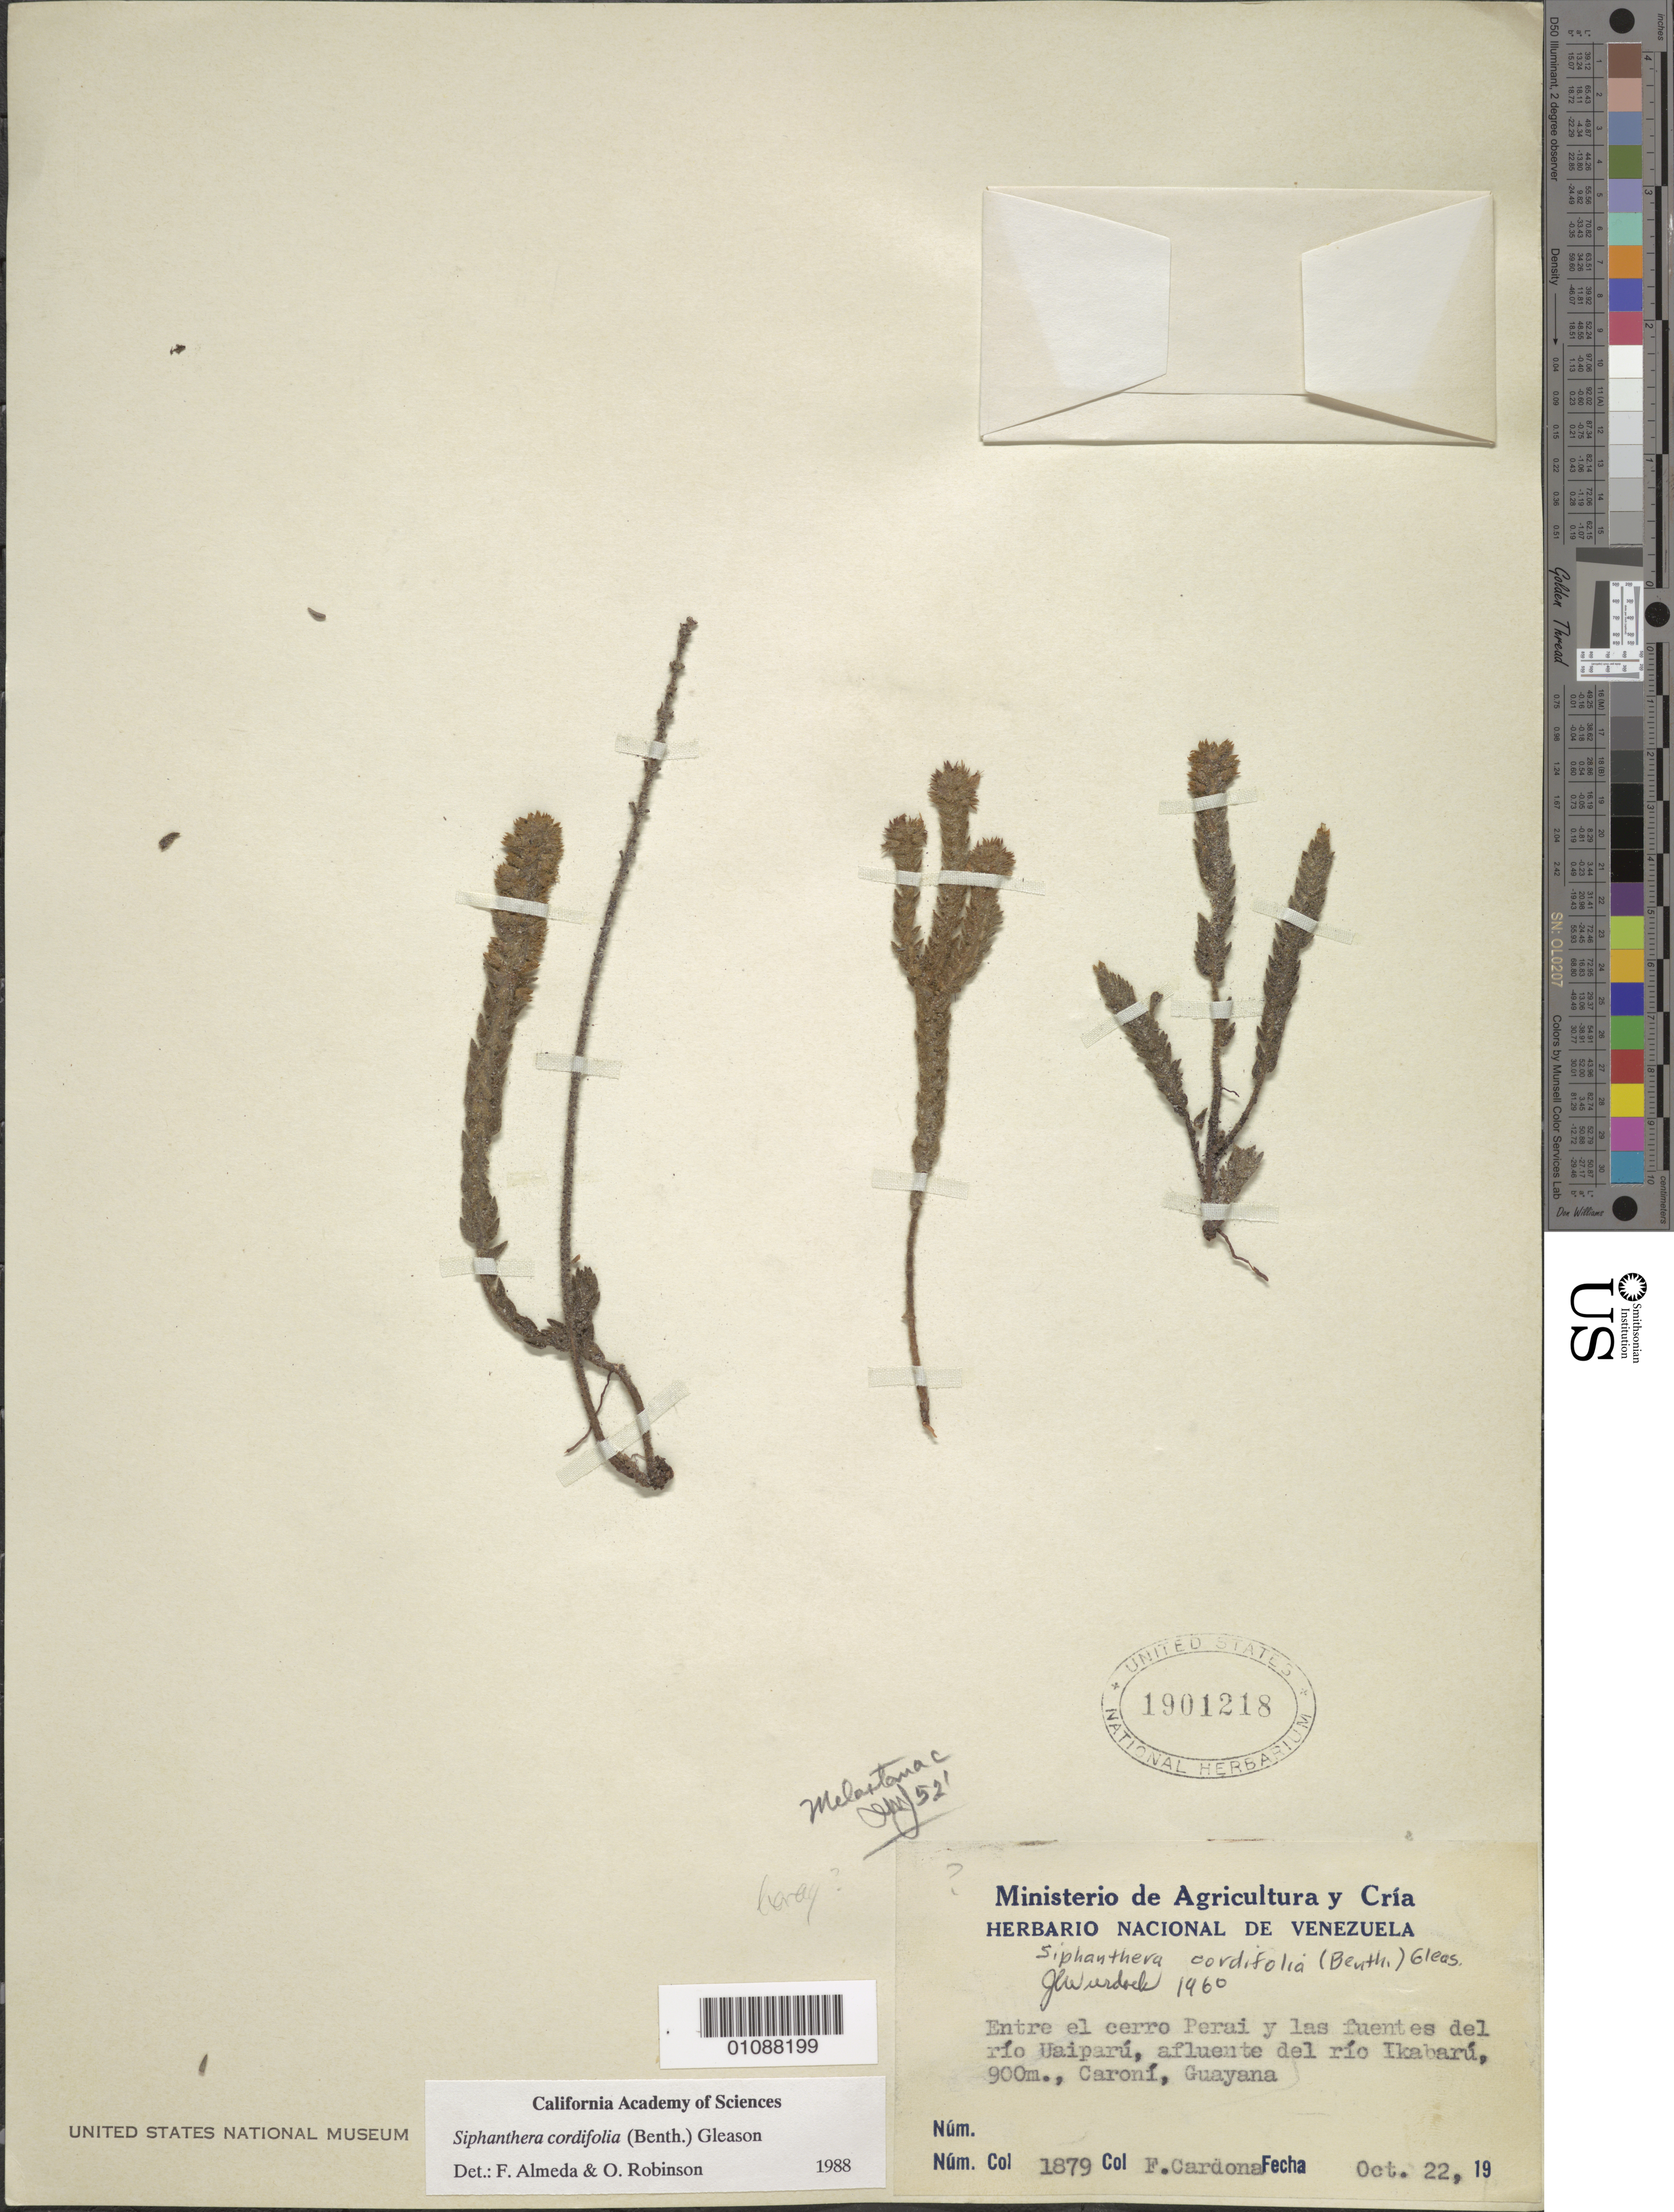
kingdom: Plantae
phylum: Tracheophyta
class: Magnoliopsida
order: Myrtales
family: Melastomataceae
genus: Siphanthera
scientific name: Siphanthera cordifolia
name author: (Benth.) Gleason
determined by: Almeda, F.; Robinson, O. R.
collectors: F. Cardona Puig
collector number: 1879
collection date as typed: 22-Oct-46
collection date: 1946-10-22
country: Venezuela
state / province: Bolívar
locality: Cerro Perai to Río Uaiparú (affl. Río Ikabarú); Caroní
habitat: Savanna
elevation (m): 900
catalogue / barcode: US 1901218